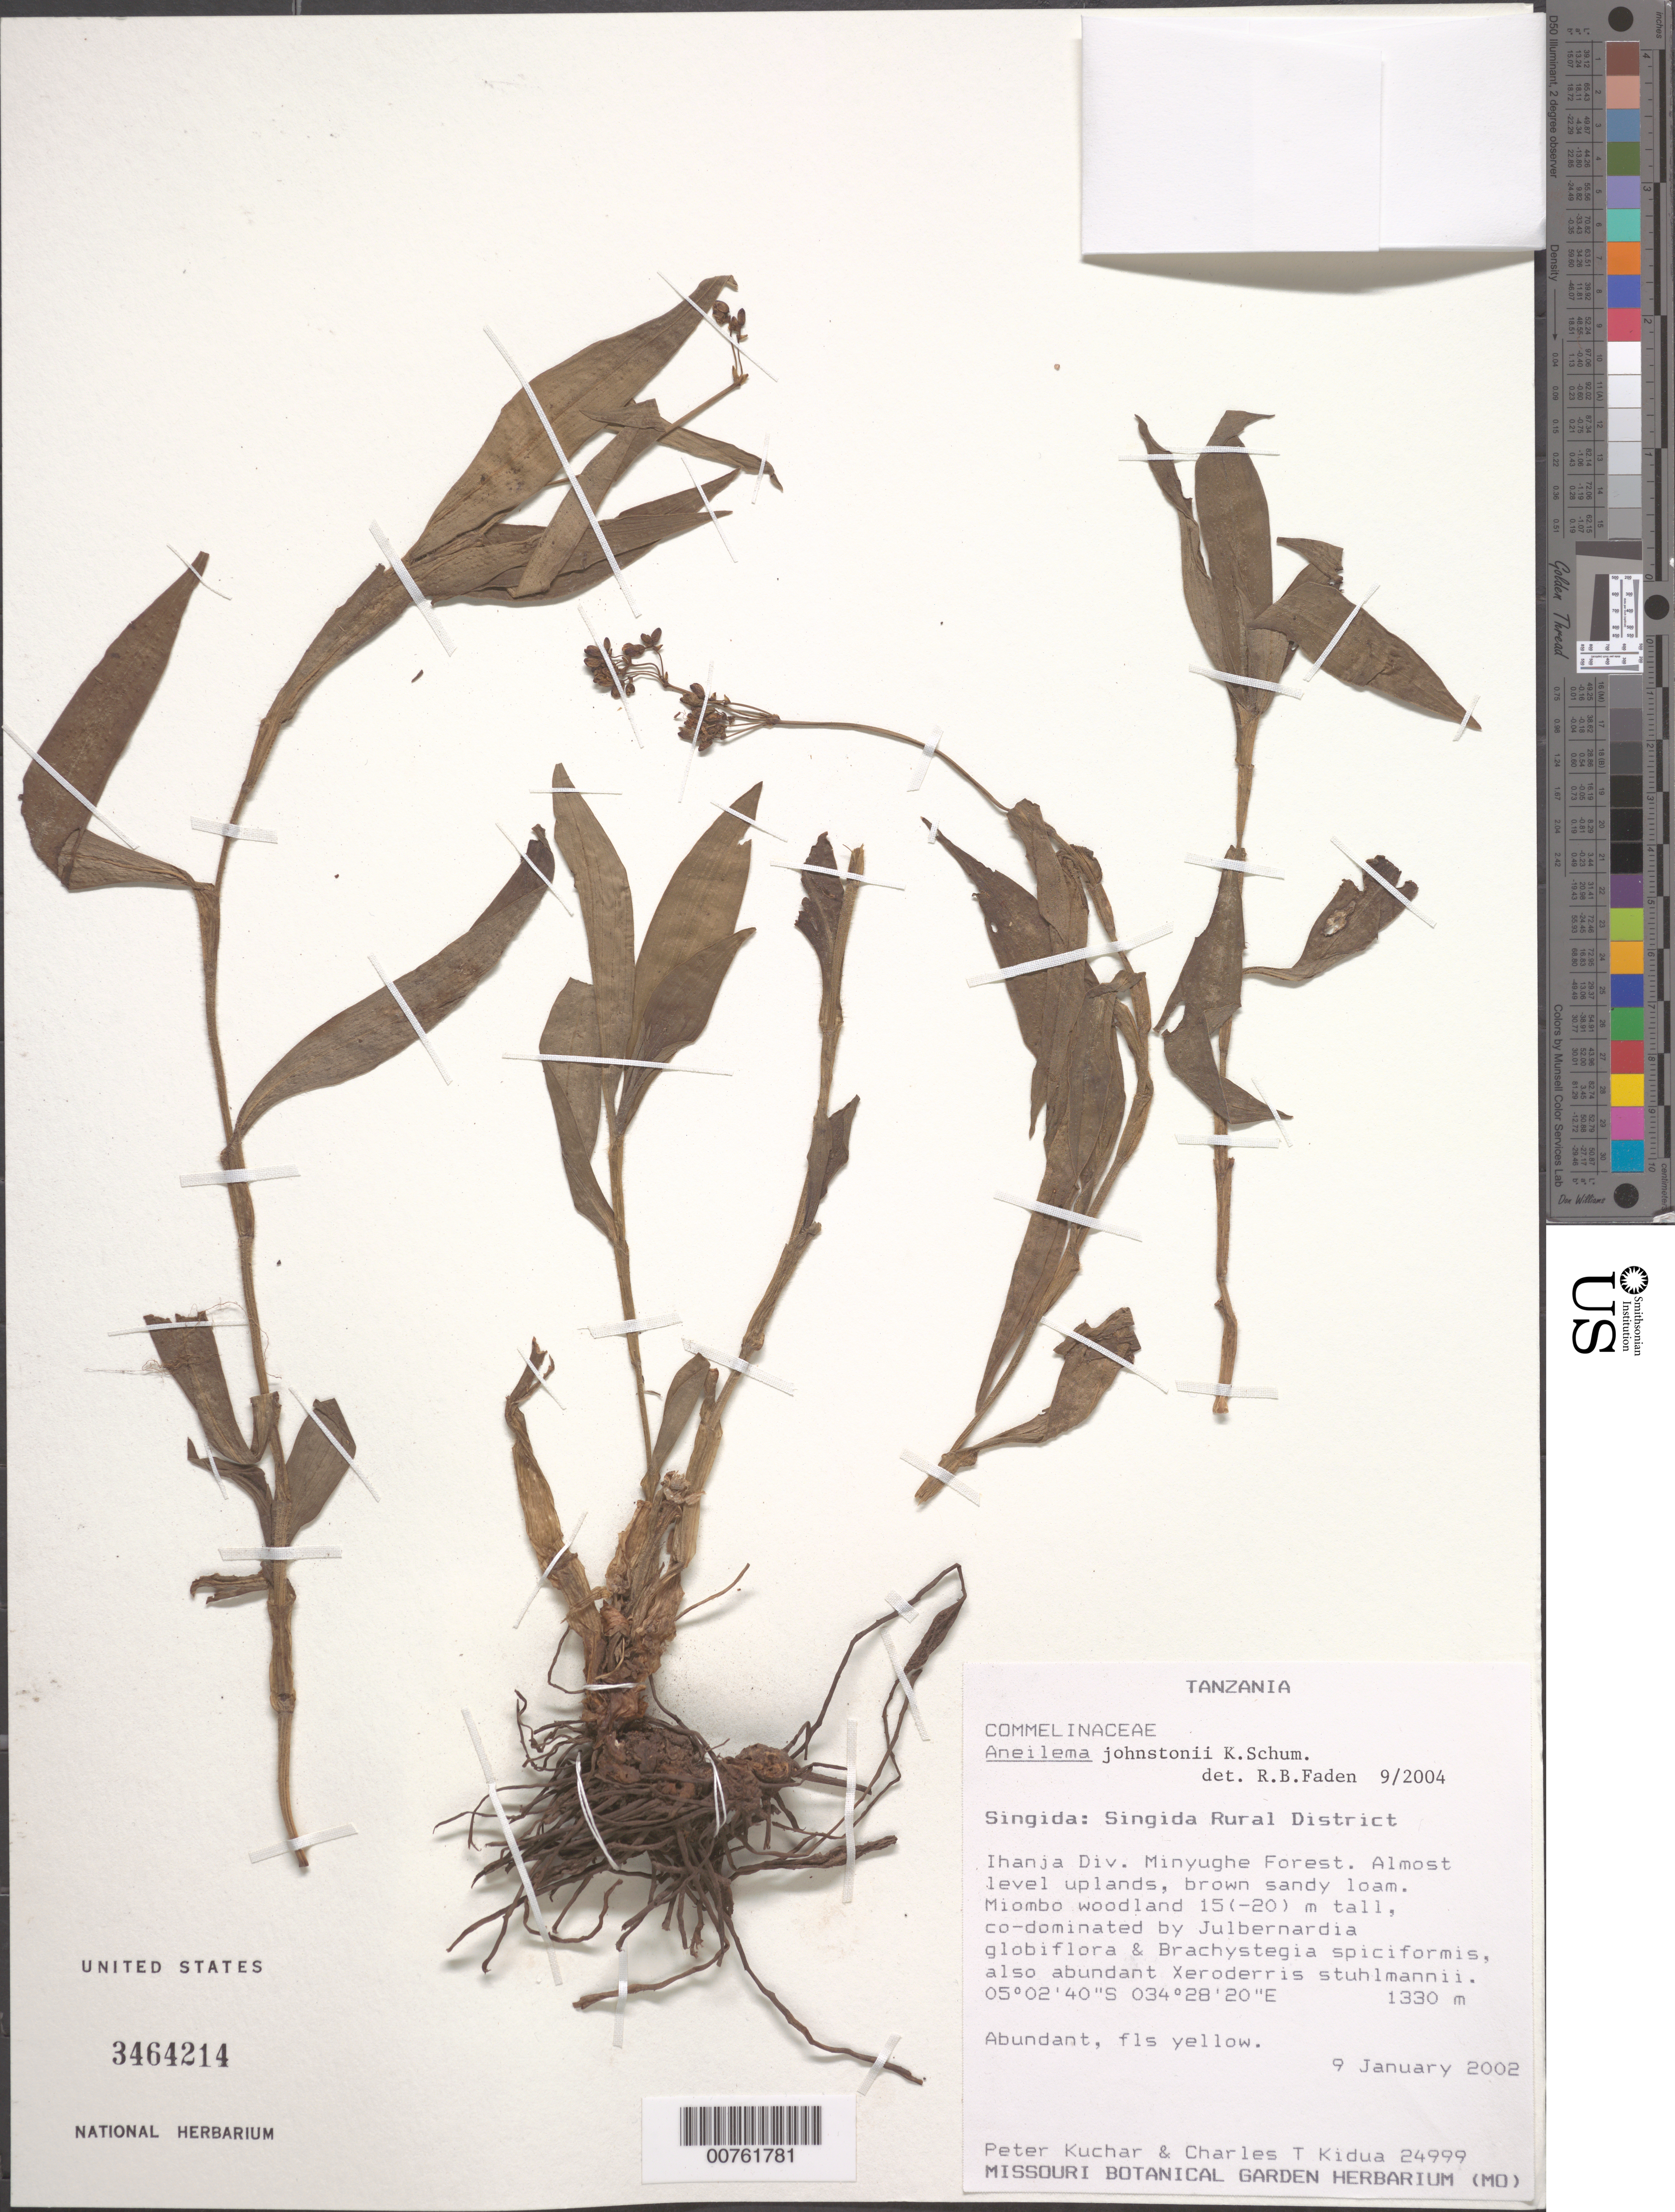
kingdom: Plantae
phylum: Tracheophyta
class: Liliopsida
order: Commelinales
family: Commelinaceae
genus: Aneilema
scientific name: Aneilema johnstonii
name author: K. Schum.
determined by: Faden, Robert B., (US), Smithsonian Institution - National Museum of Natural History (UNITED STATES)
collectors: P. Kuchar & C. Kidua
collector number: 24999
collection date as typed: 09 Jan 2002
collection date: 2002-01-09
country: Tanzania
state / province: Singida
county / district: Singida Rural District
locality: Ihanja Div. Minyughe Forest.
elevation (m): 1330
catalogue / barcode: US 3464214